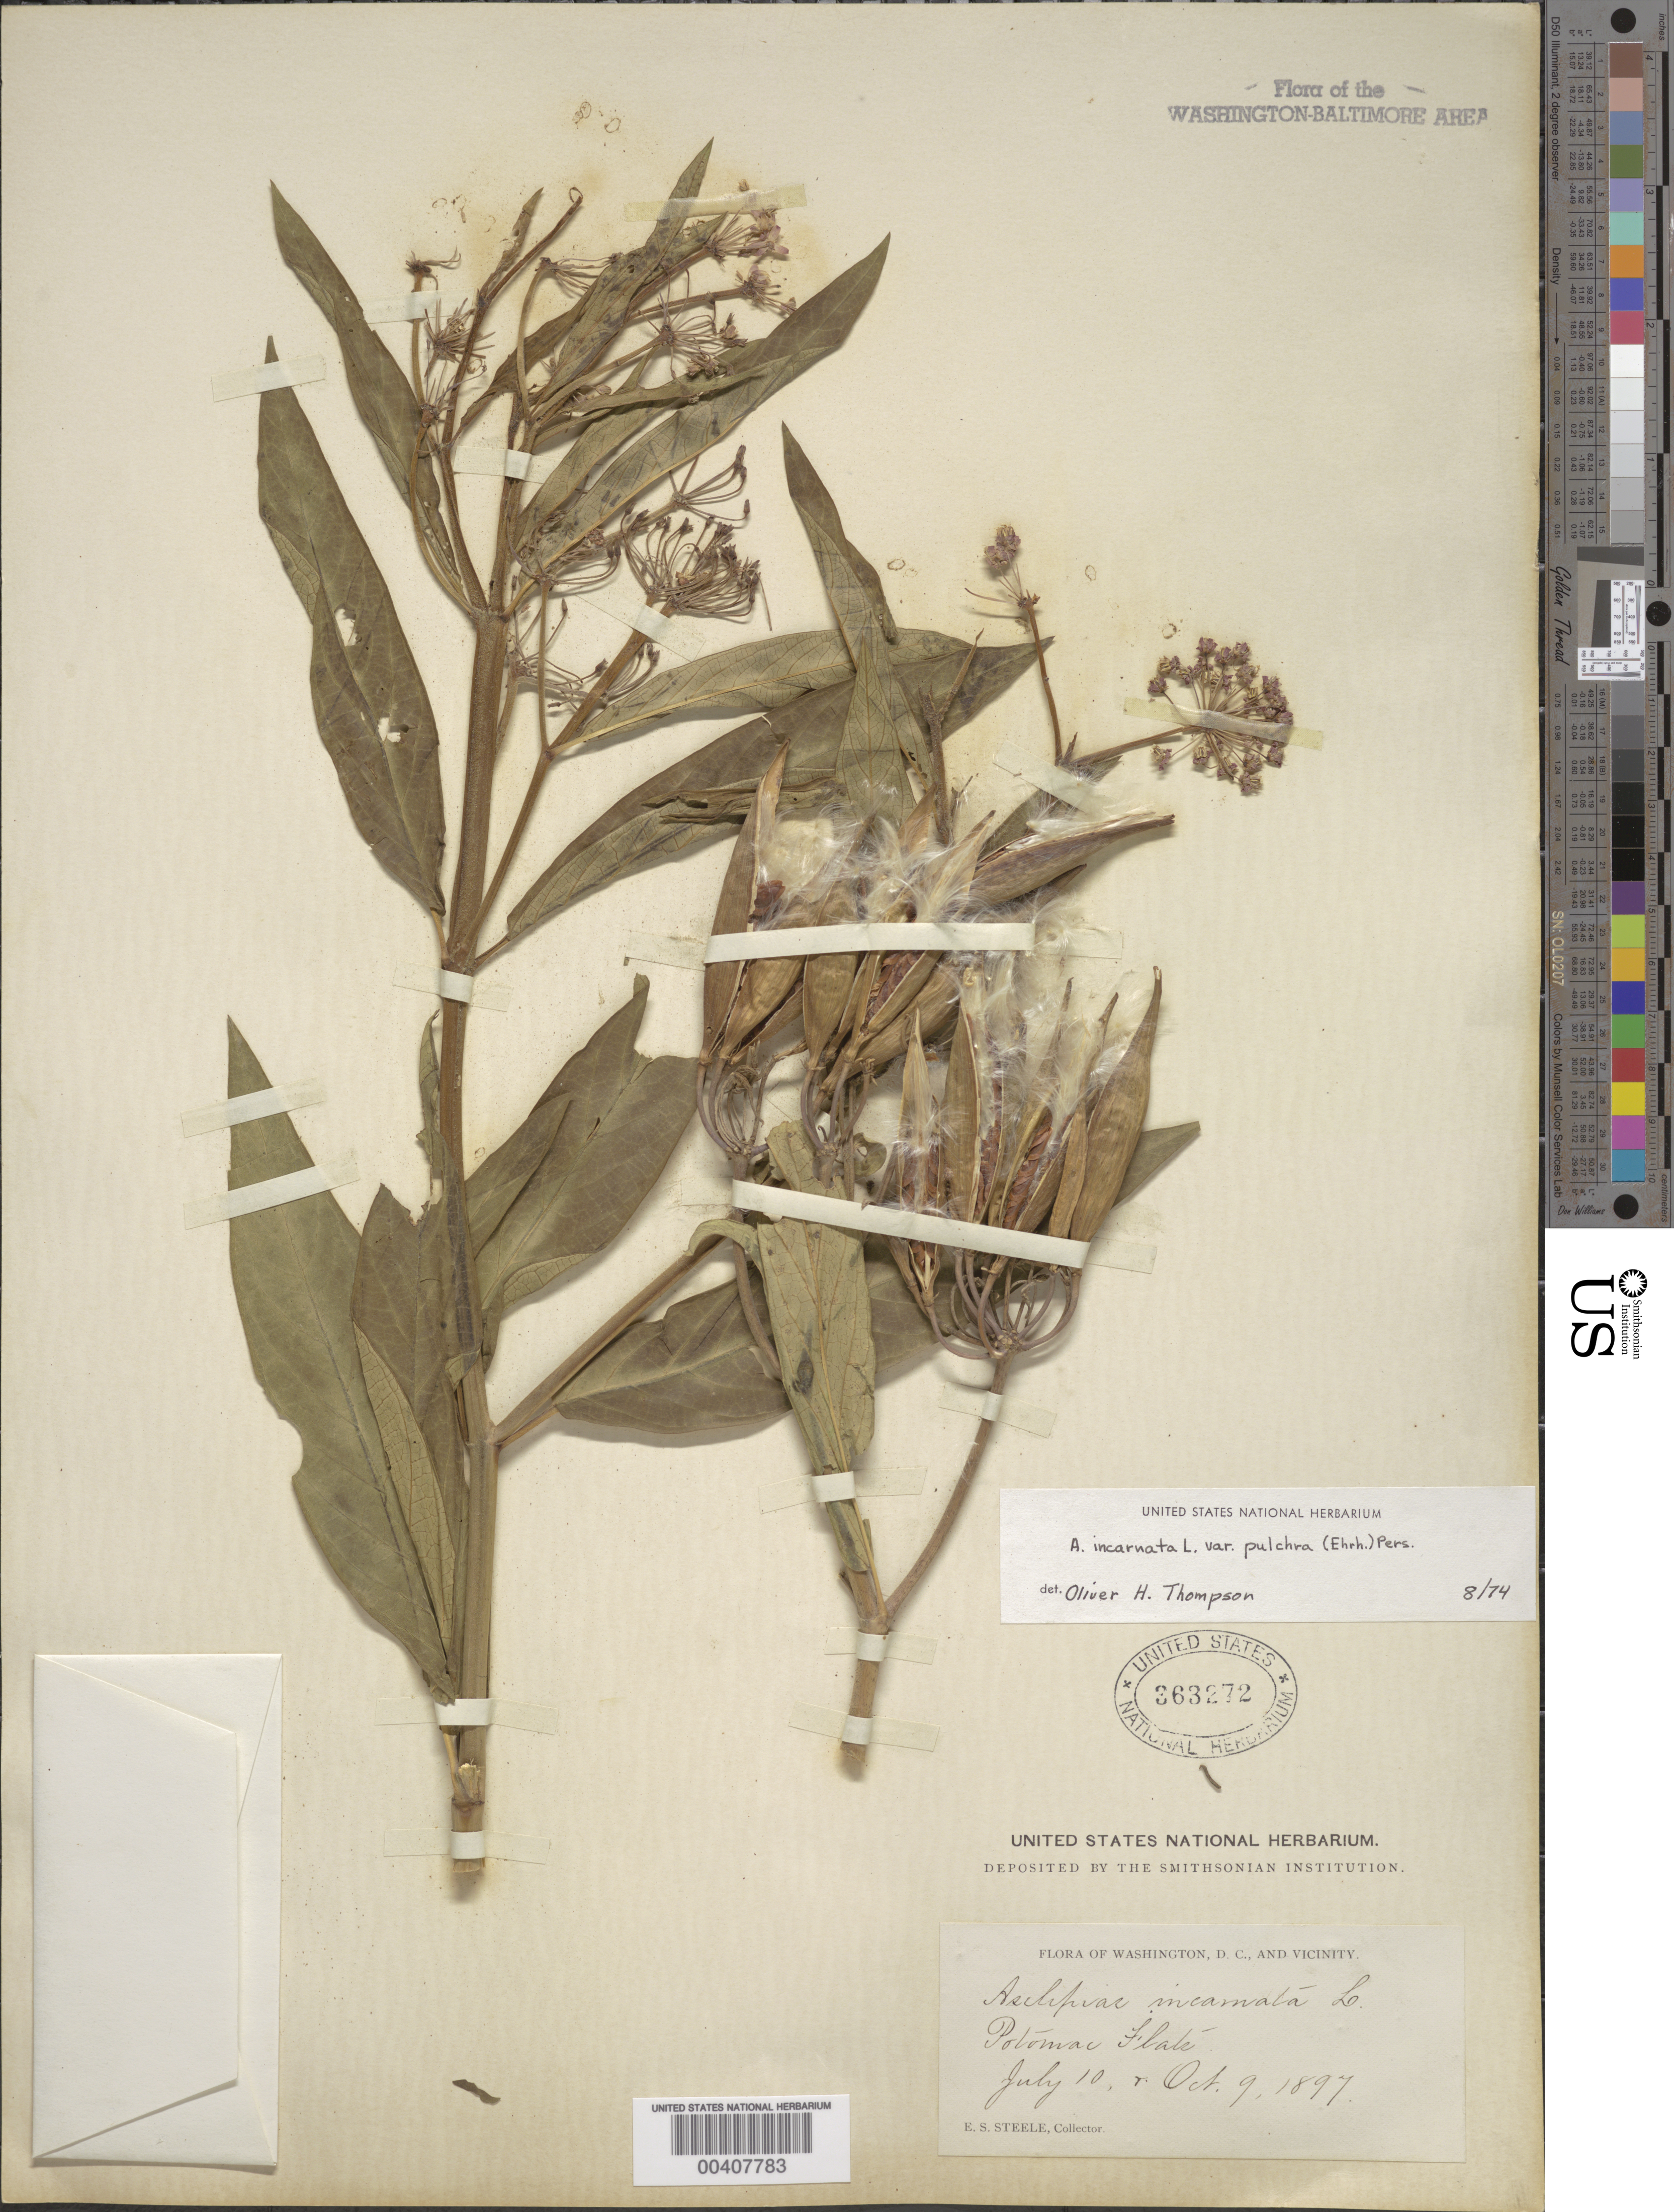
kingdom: Plantae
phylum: Tracheophyta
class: Magnoliopsida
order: Gentianales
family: Apocynaceae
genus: Asclepias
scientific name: Asclepias incarnata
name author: L.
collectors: E. Steele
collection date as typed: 10 Jul 1897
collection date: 1897-07-10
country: United States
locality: Potomac River flats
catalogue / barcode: US 363272